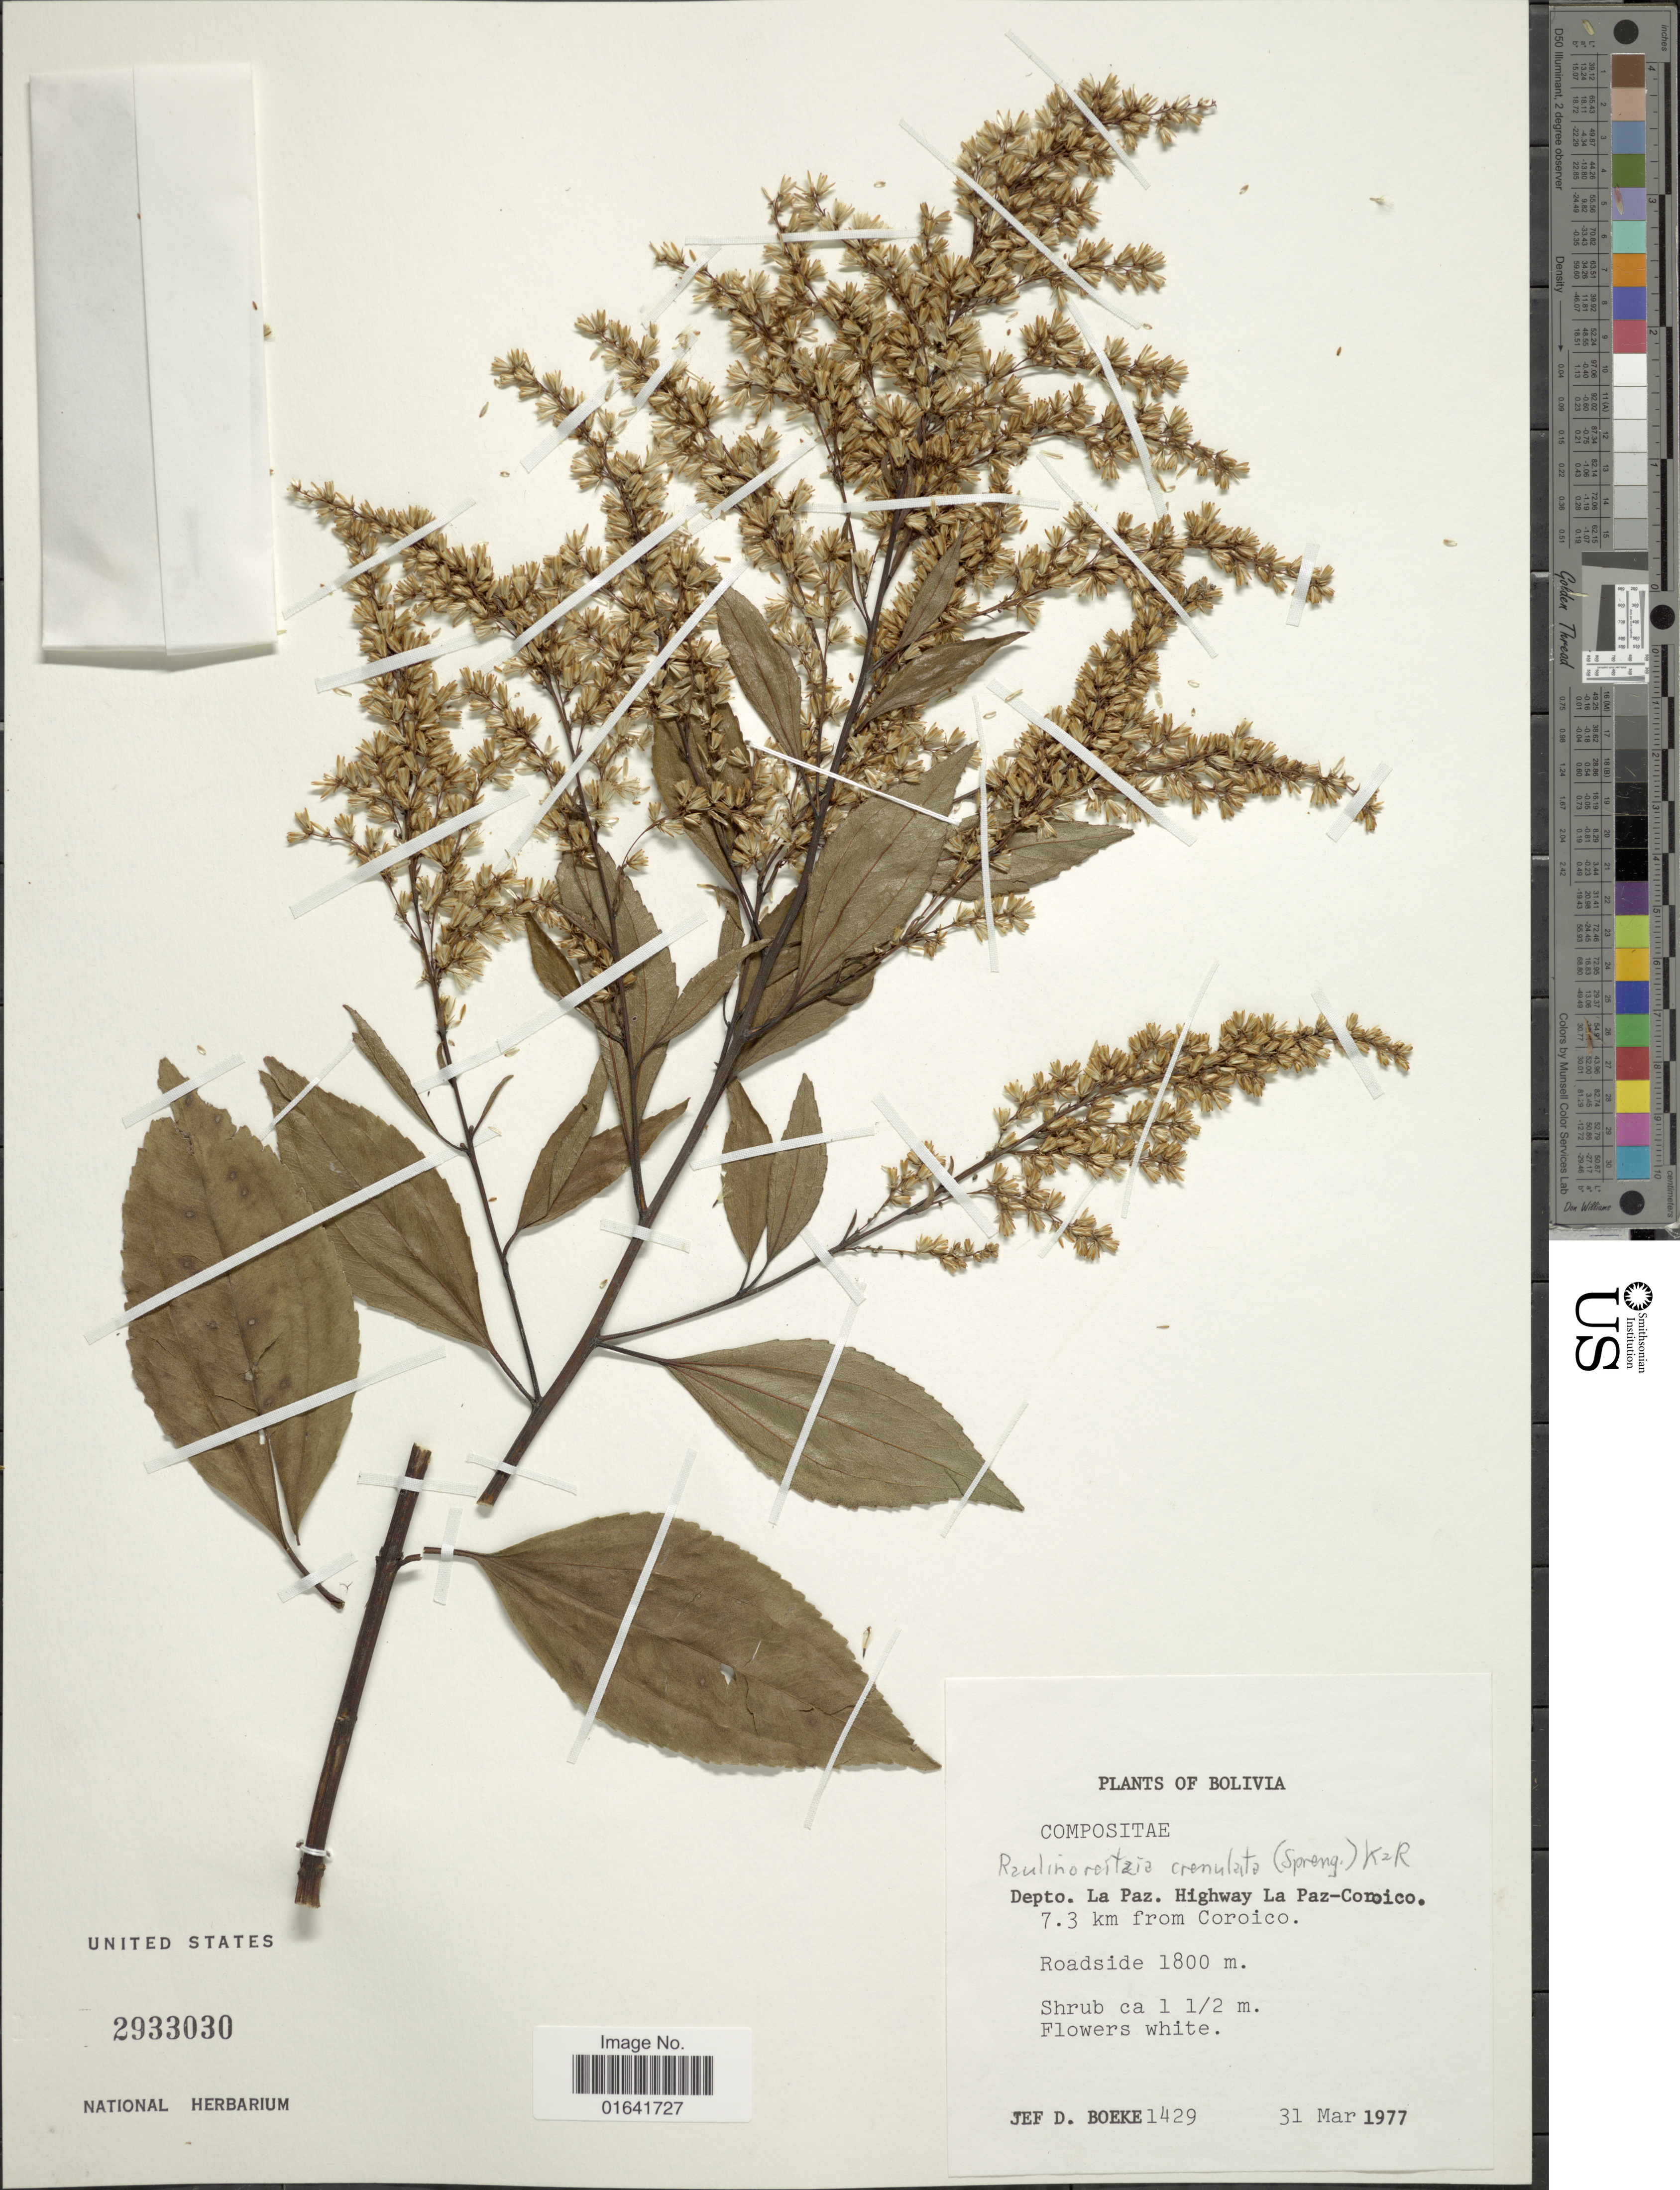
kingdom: Plantae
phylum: Tracheophyta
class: Magnoliopsida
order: Asterales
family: Asteraceae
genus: Raulinoreitzia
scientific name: Raulinoreitzia crenulata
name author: (Spreng.) R.M. King & H. Rob.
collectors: J. D. Boeke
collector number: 1429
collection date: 1977-03-31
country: Bolivia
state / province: La Paz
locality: Highway La Paz-Coroico 7.3 km from Coroico, roadside.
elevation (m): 1800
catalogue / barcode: US 2933030